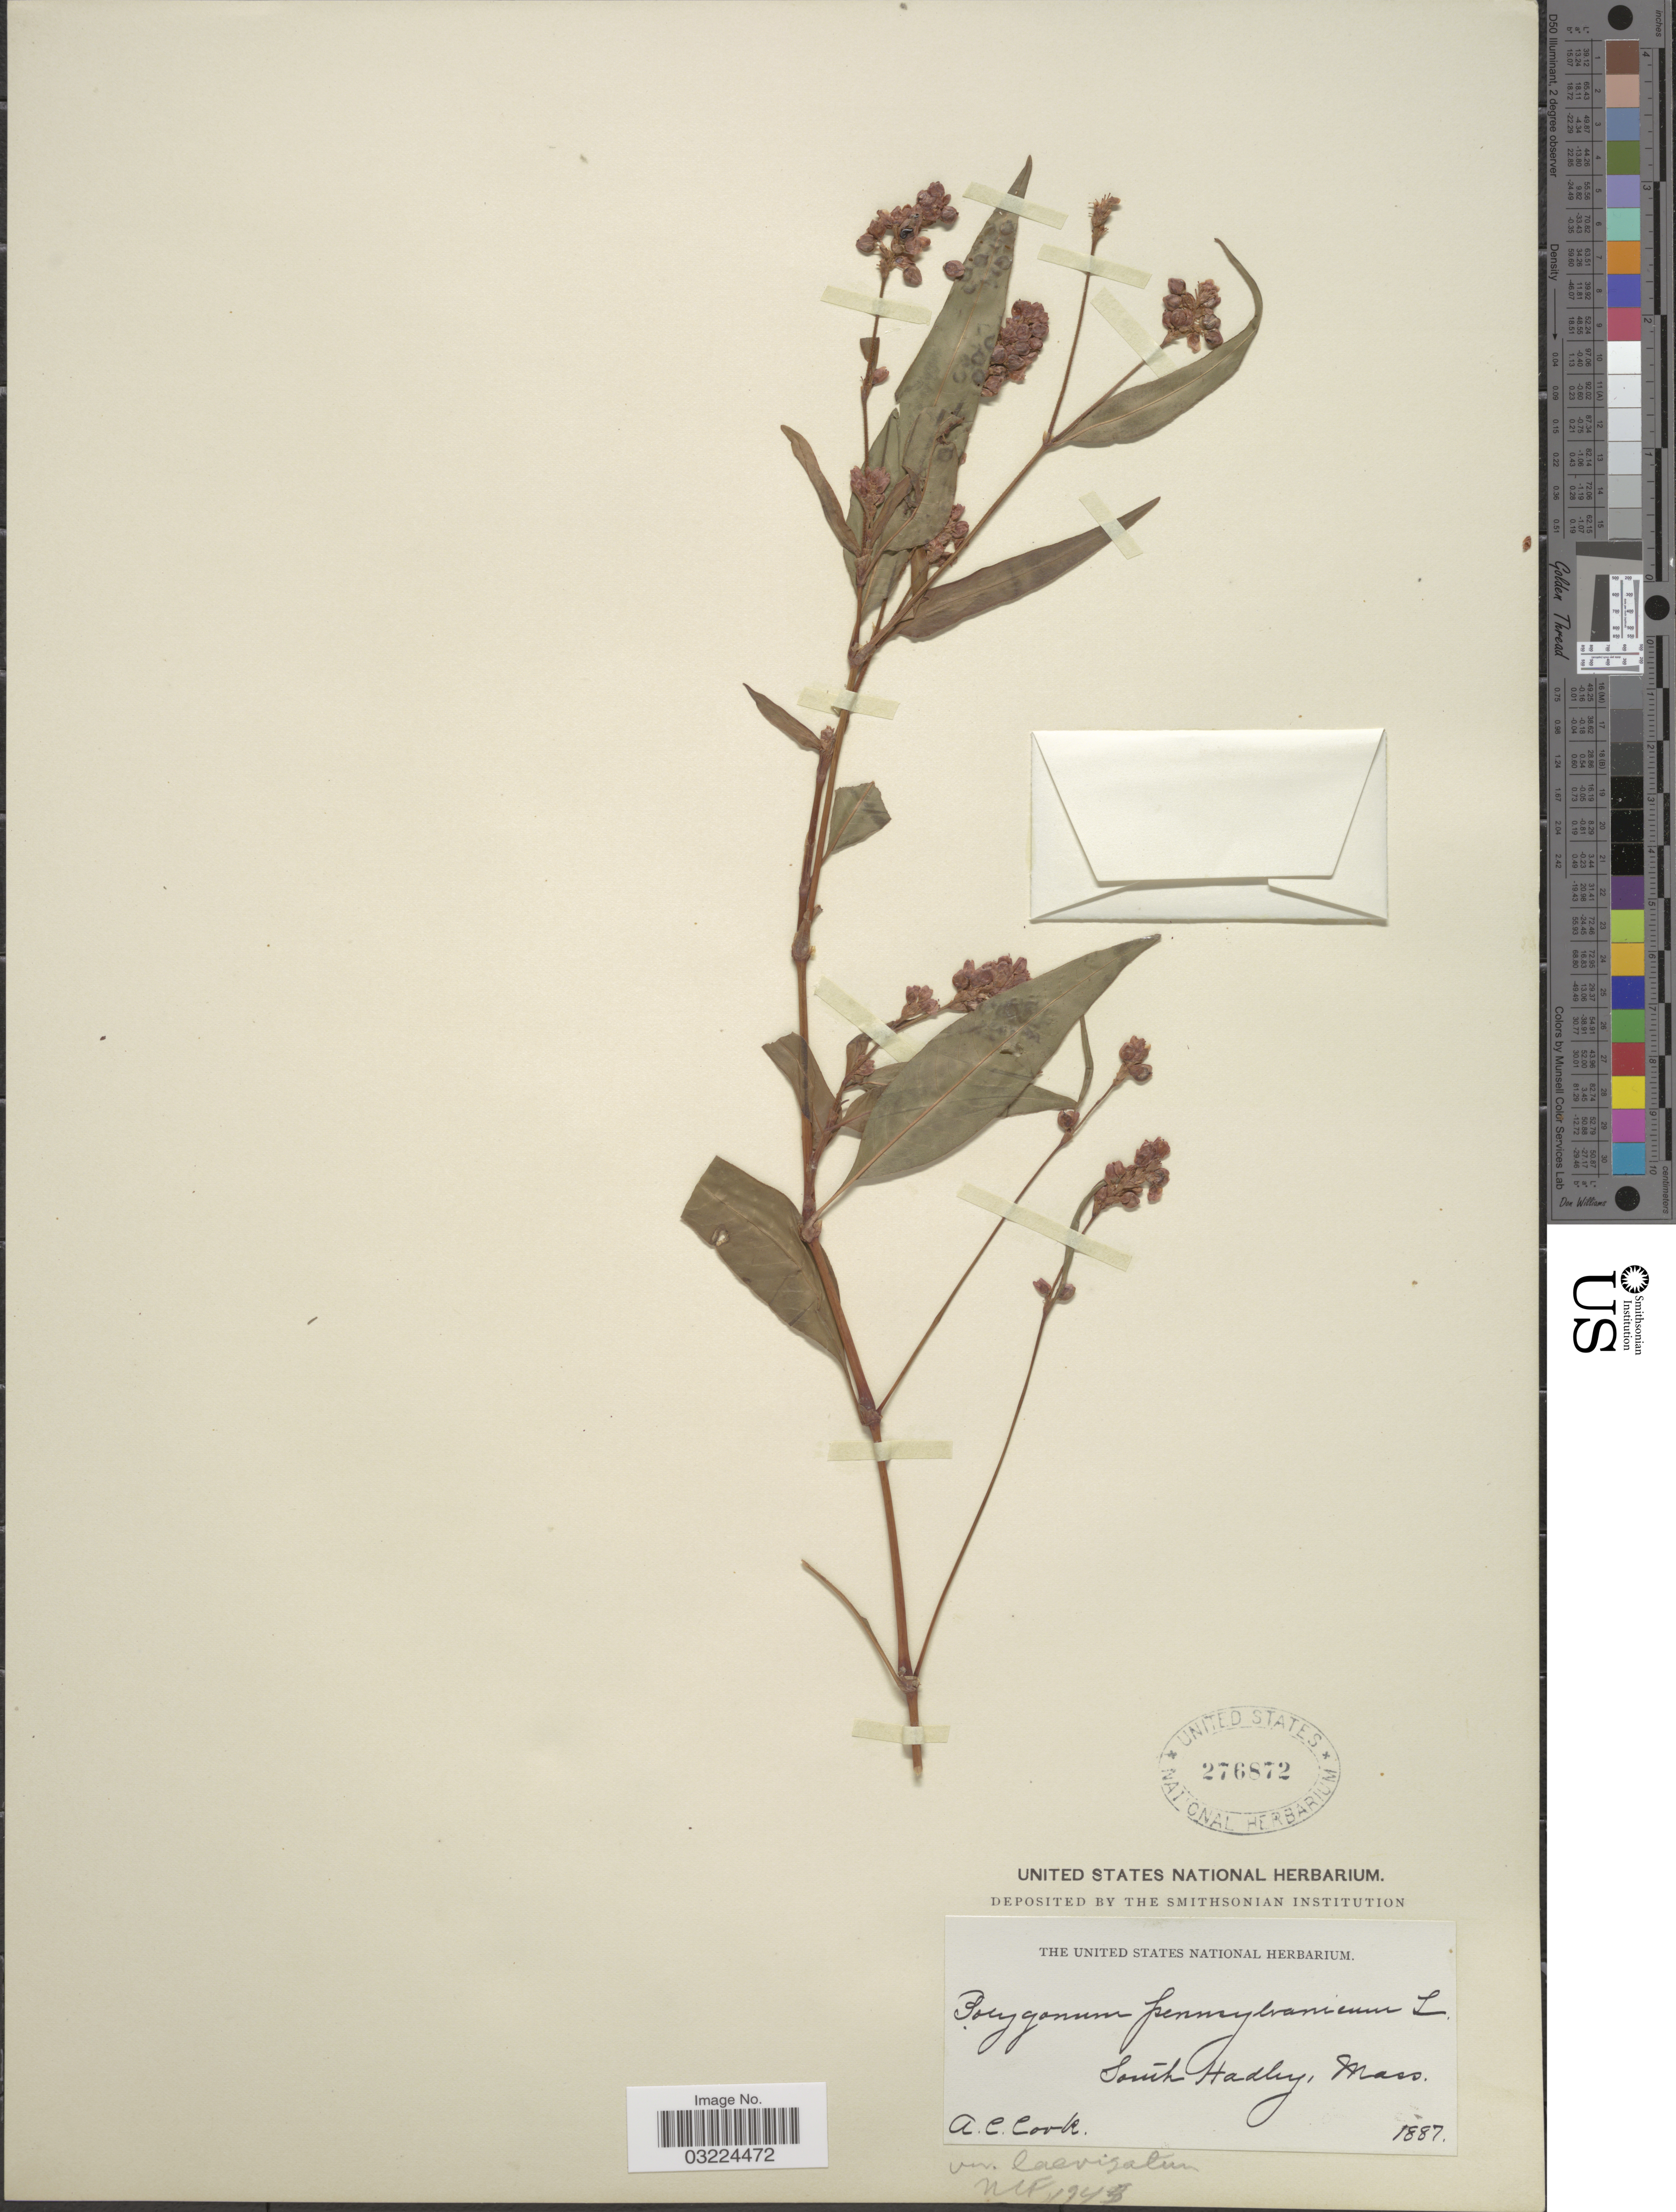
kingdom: Plantae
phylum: Tracheophyta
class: Magnoliopsida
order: Caryophyllales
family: Polygonaceae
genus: Persicaria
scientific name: Persicaria pensylvanica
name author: (L.) M. Gómez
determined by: Atha, D. E.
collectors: A. Cook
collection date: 1887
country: United States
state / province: Massachusetts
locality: South Hardy, Mass.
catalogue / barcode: US 276872